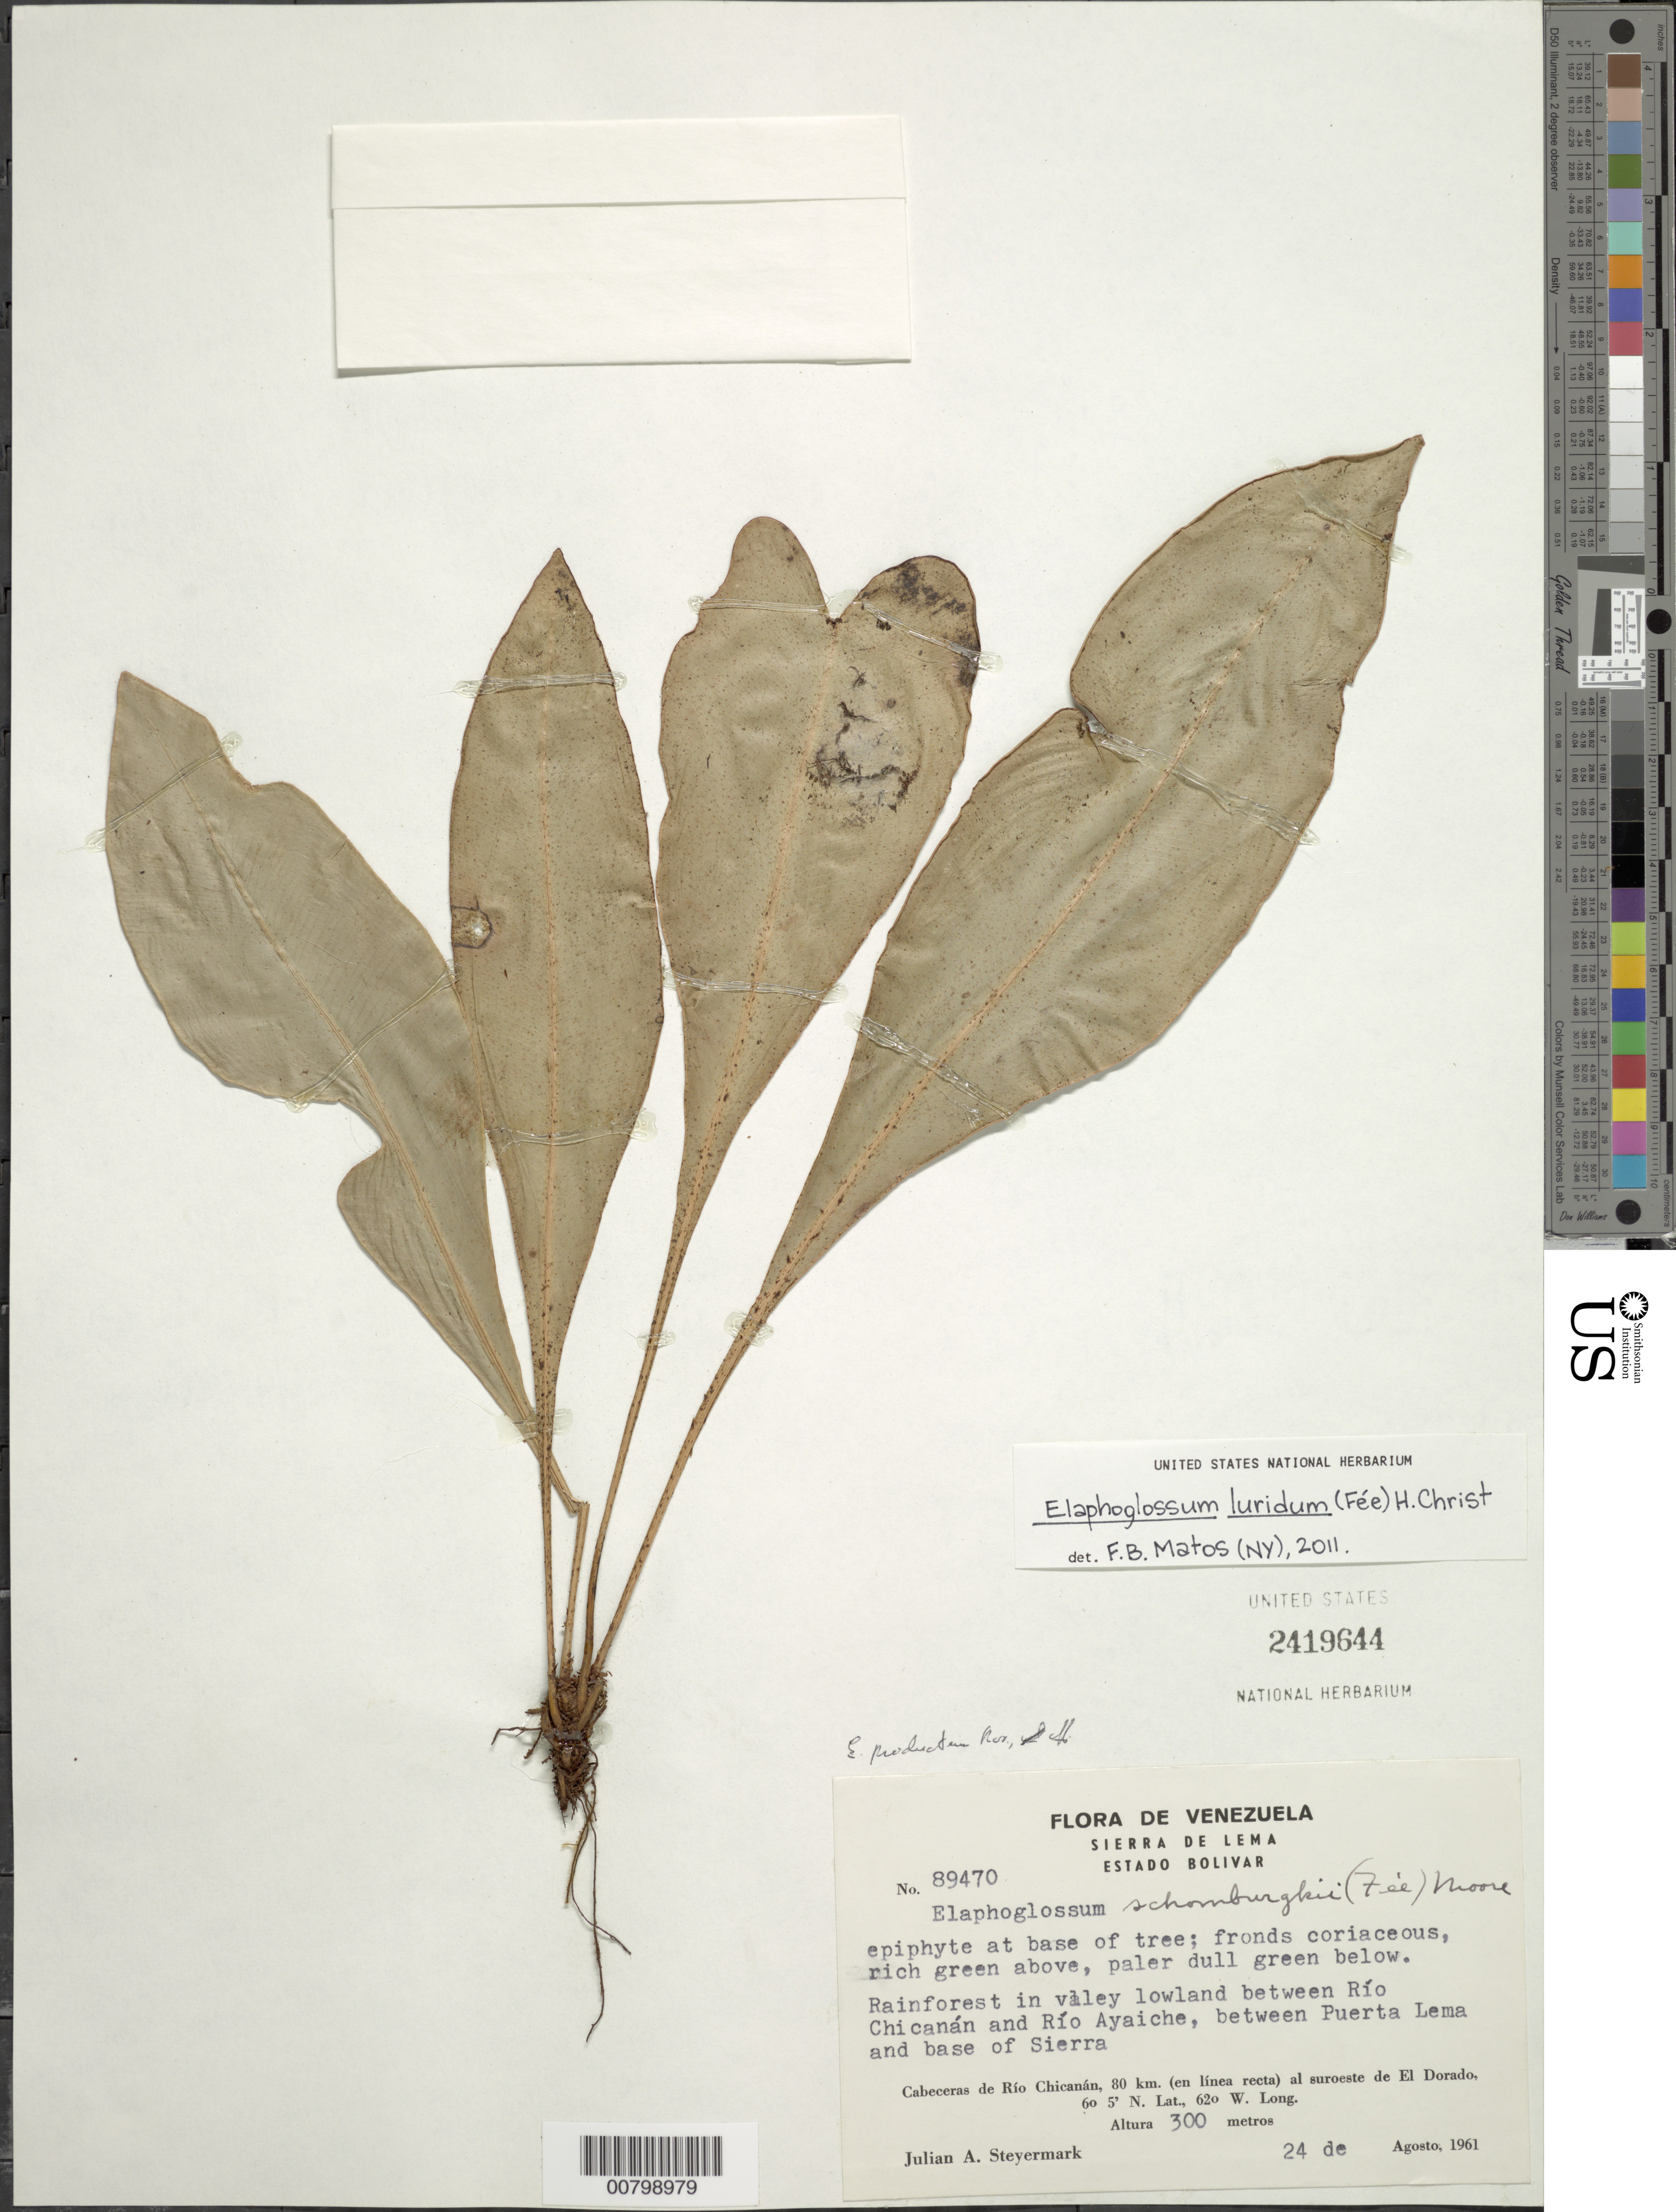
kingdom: Plantae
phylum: Tracheophyta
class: Polypodiopsida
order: Polypodiales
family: Dryopteridaceae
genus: Elaphoglossum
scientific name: Elaphoglossum luridum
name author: (Fée) Christ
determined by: Mickel, J. T., (NY), New York Botanical Garden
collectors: J. Steyermark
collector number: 89470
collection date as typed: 24-Aug-61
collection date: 1961-08-24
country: Venezuela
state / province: Bolívar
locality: Sierra de Lema, Cabaceras de Río Chicanan, 80 km in straight line to SW of El Dorado, between Río Chicanan and Río Ayaiche, between Puerta Lema and base of Sierra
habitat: Rainforest in valley lowland; at base of tree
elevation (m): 300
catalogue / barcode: US 2419644